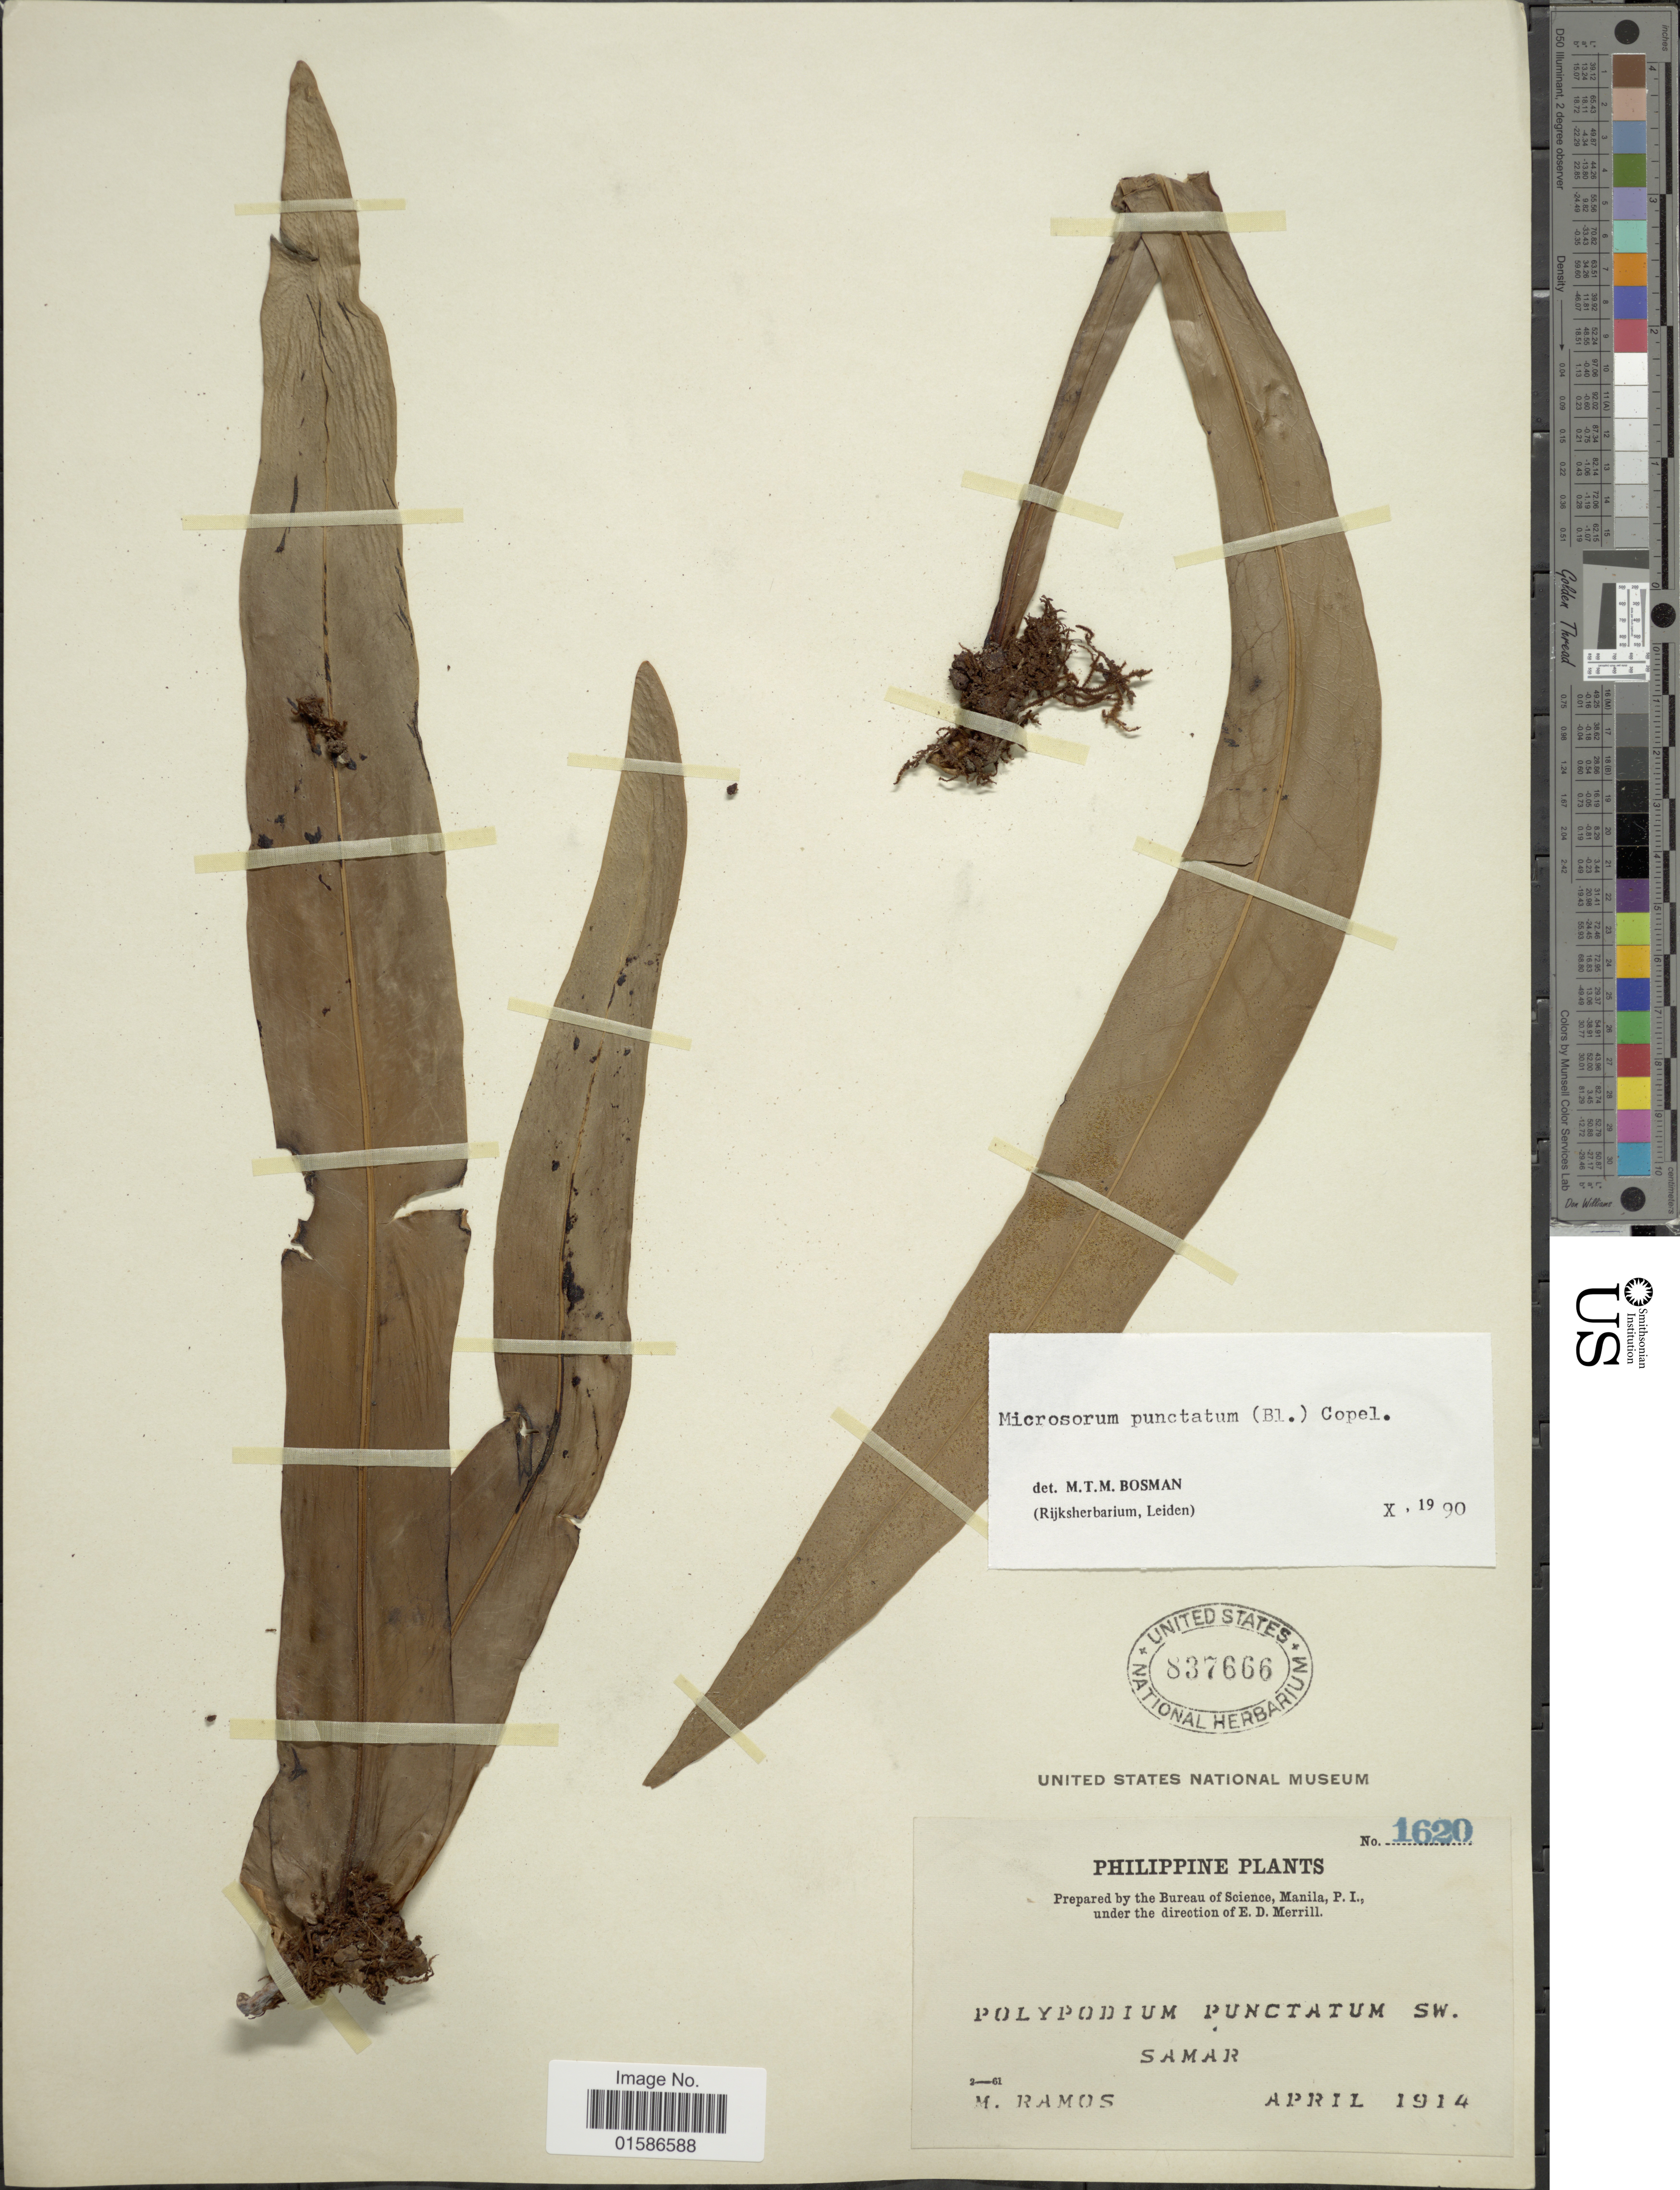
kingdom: Plantae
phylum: Tracheophyta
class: Polypodiopsida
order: Polypodiales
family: Polypodiaceae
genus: Microsorum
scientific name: Microsorum punctatum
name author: (L.) Copel.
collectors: M. Ramos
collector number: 1620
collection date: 1914-04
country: Philippines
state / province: Eastern Visayas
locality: Samar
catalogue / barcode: US 837666